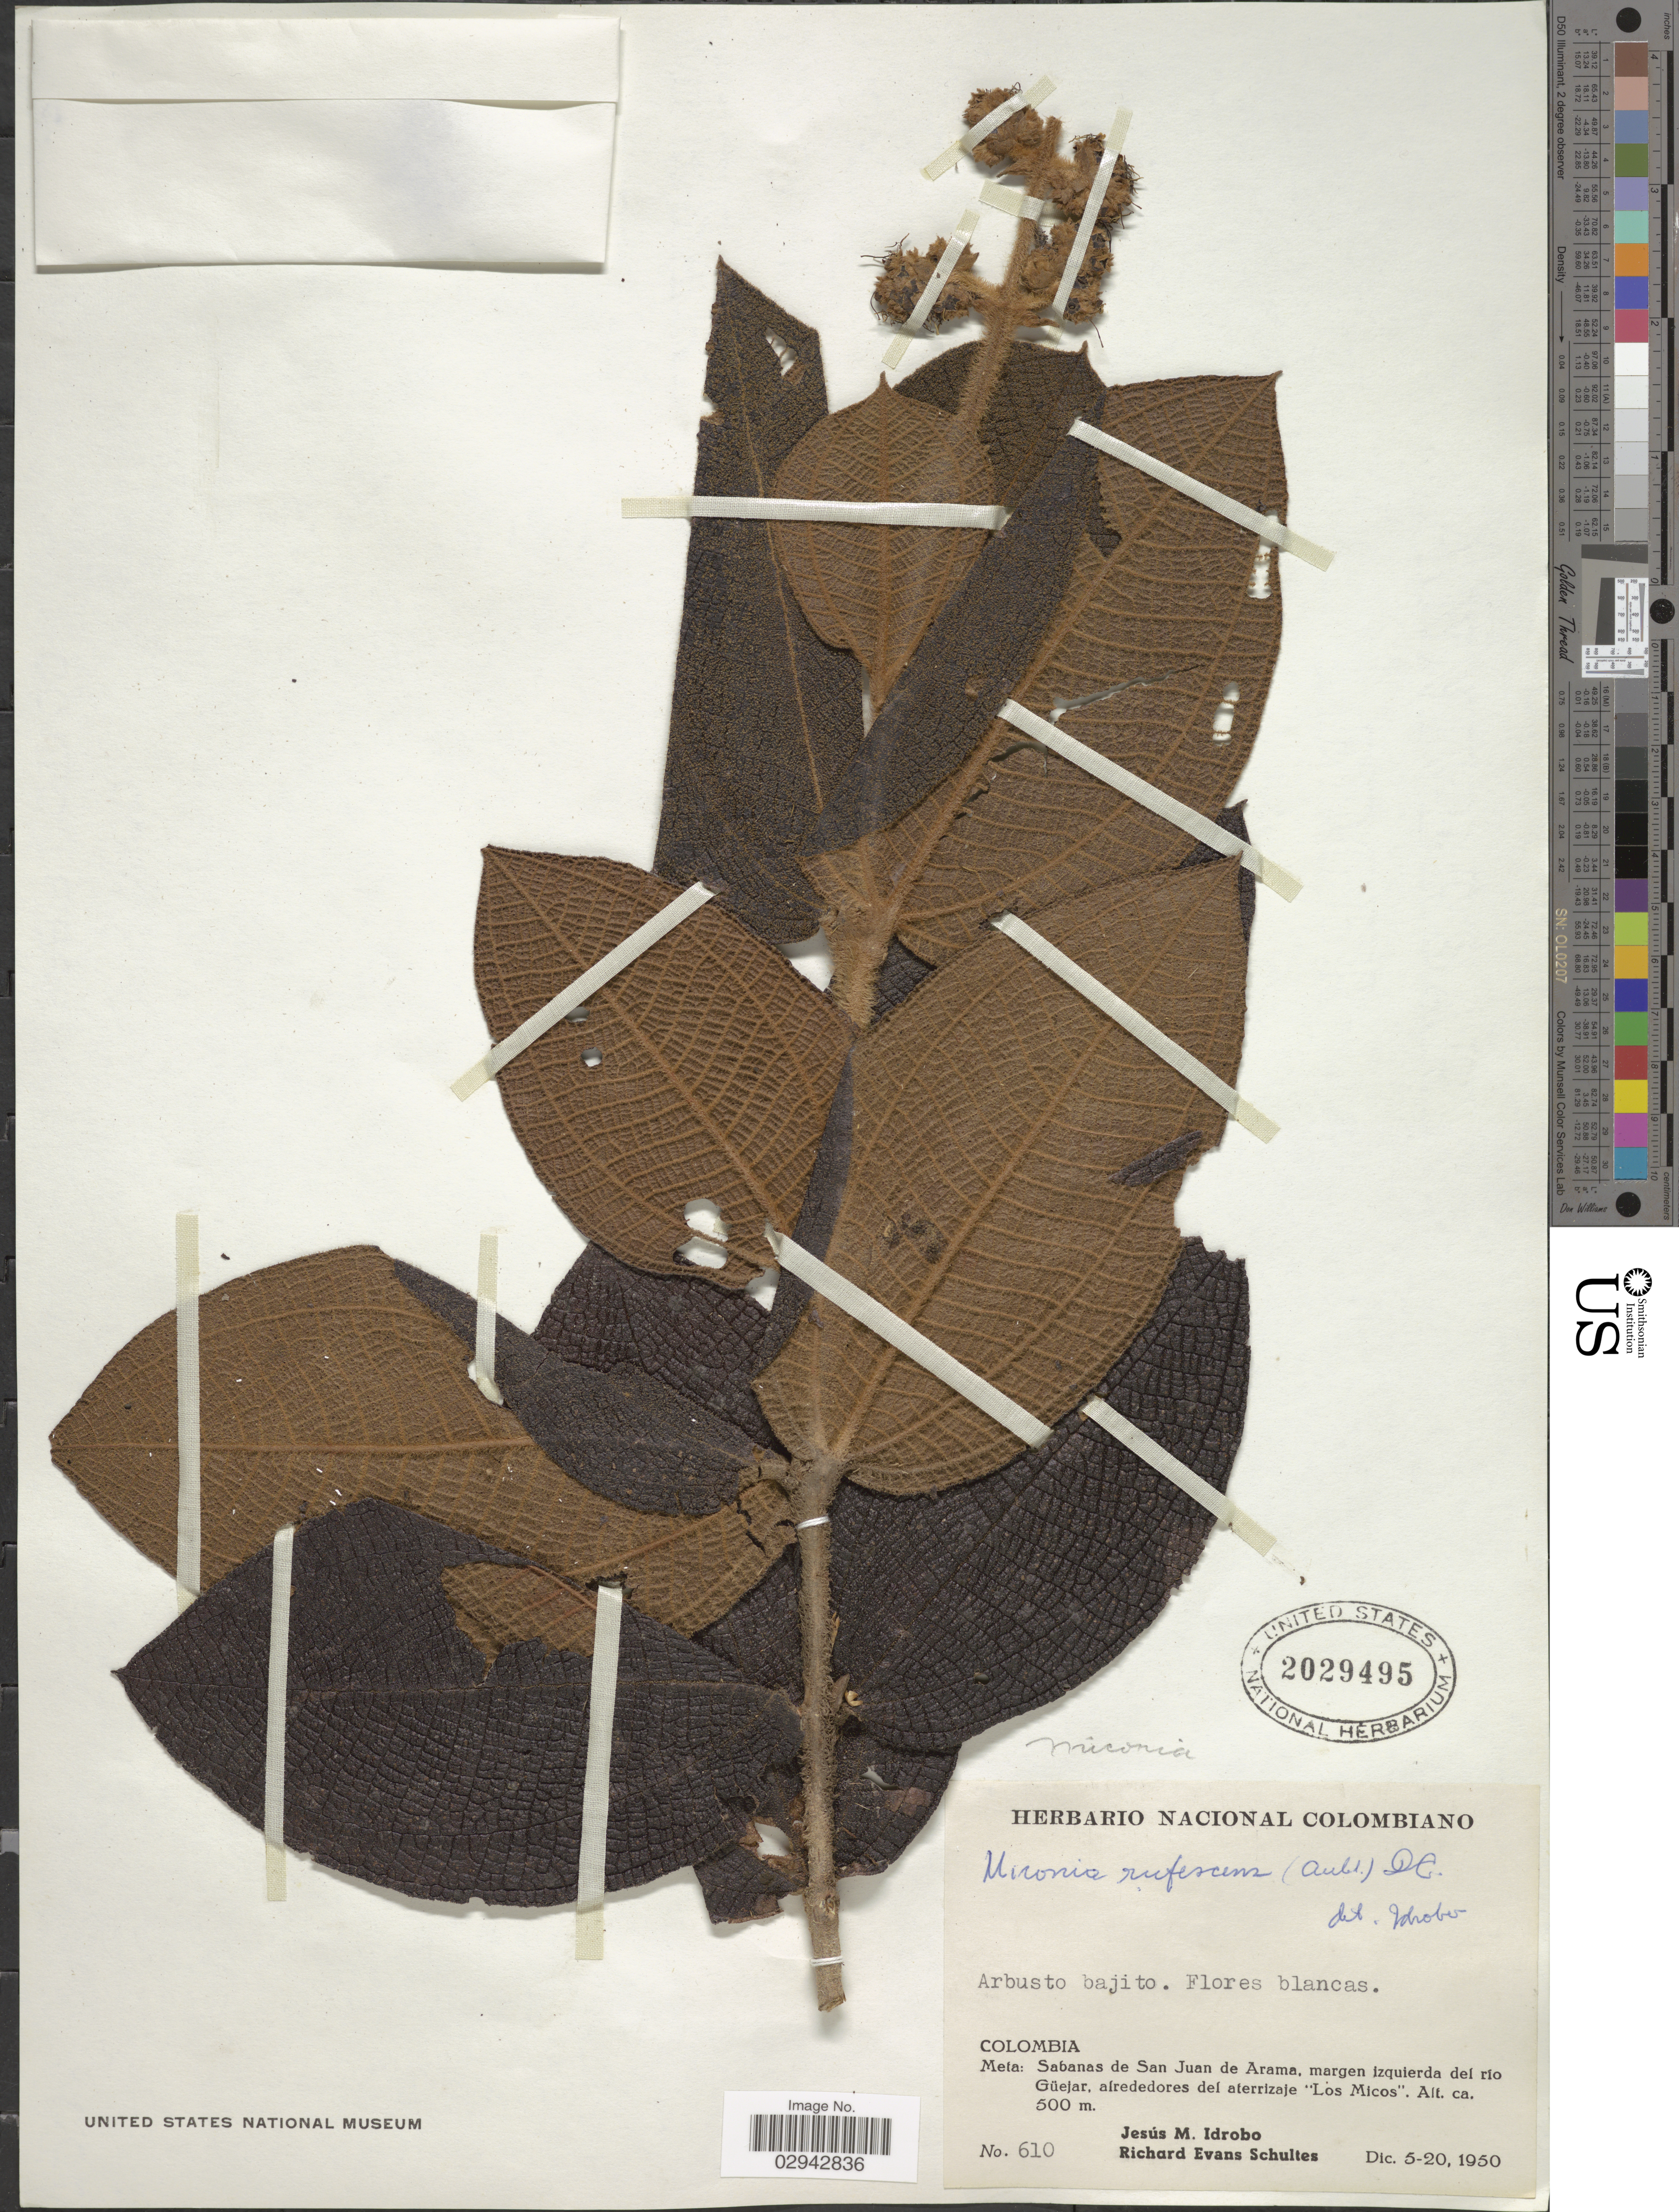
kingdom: Plantae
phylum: Tracheophyta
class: Magnoliopsida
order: Myrtales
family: Melastomataceae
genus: Miconia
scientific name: Miconia rufescens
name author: (Aubl.) DC.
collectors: J. M. Idrobo & R. E. Schultes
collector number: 610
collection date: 1950-12-05/1950-12-20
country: Colombia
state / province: Meta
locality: Sabanas de San Juan de Arama, margen izquierda del río Güejar, alredores del aterrizaje "Los Micos".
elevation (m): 500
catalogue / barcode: US 2029495